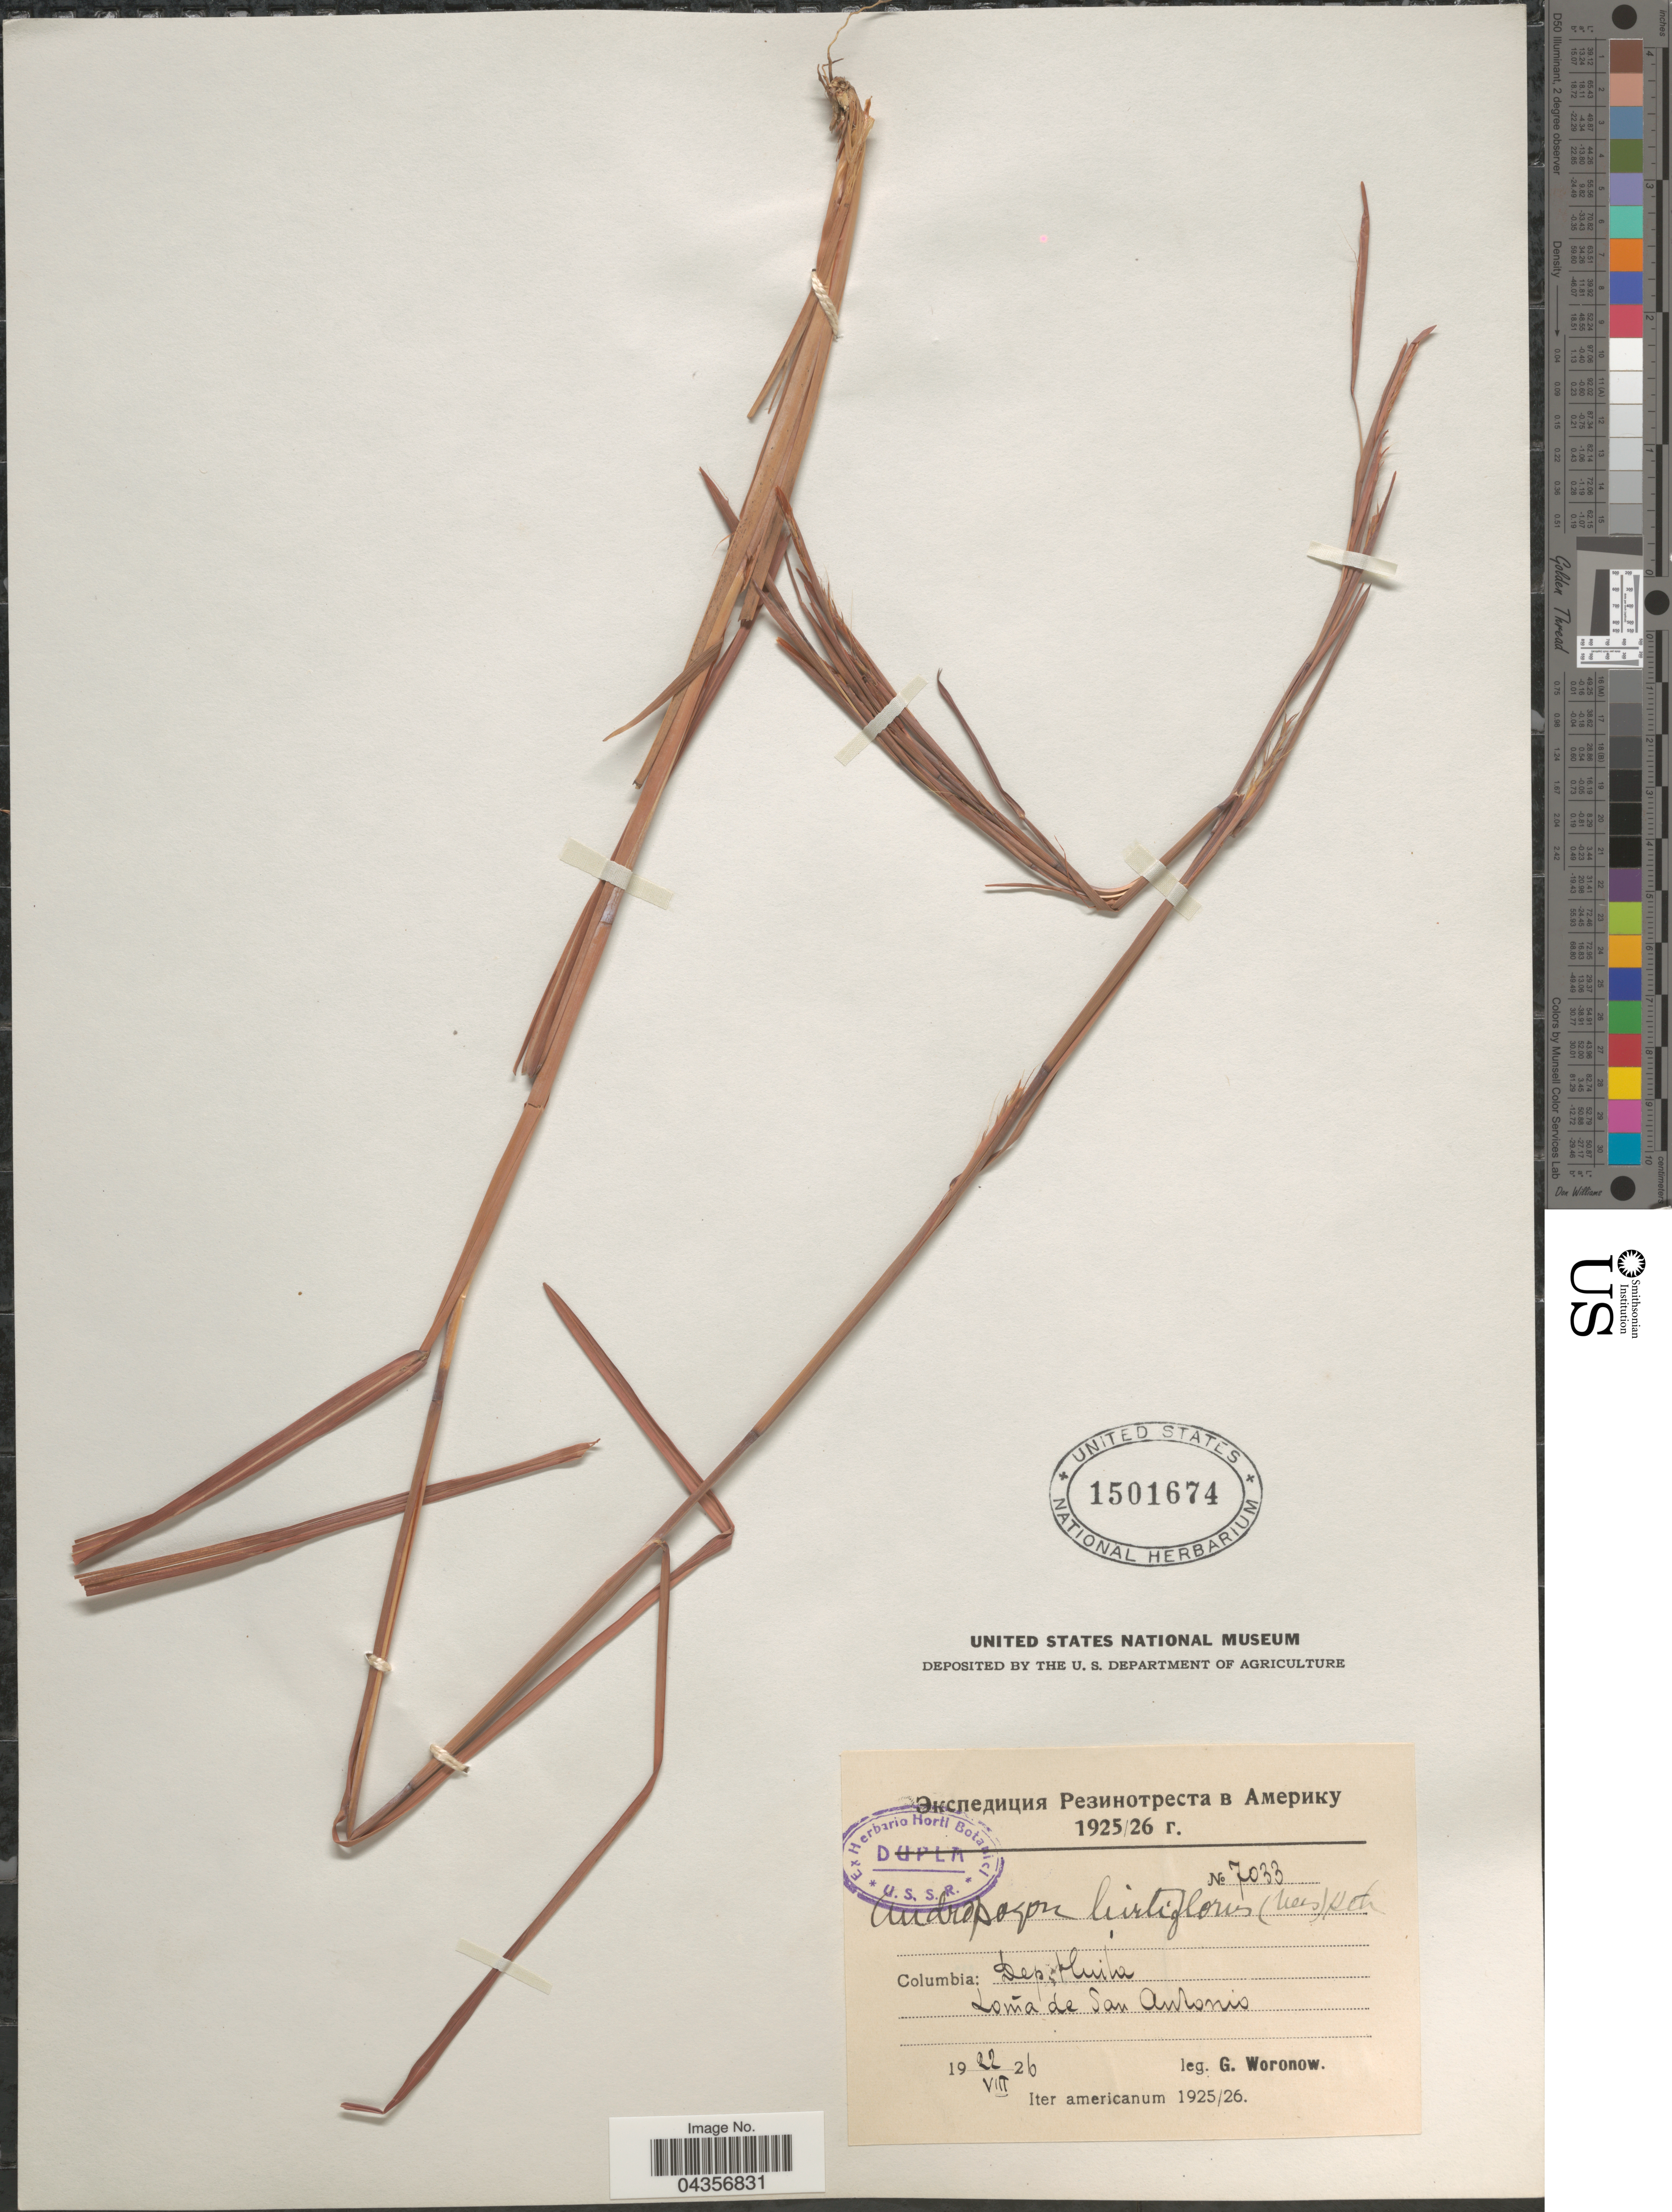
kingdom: Plantae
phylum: Tracheophyta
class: Liliopsida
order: Poales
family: Poaceae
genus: Schizachyrium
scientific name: Schizachyrium sanguineum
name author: (Retz.) Alston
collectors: G. Woronow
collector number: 7033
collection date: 1926-08-22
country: Colombia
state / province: Huila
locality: Dep. Huila. Loma de San Antonio. Iter americanum 1925/26.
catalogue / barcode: US 1501674